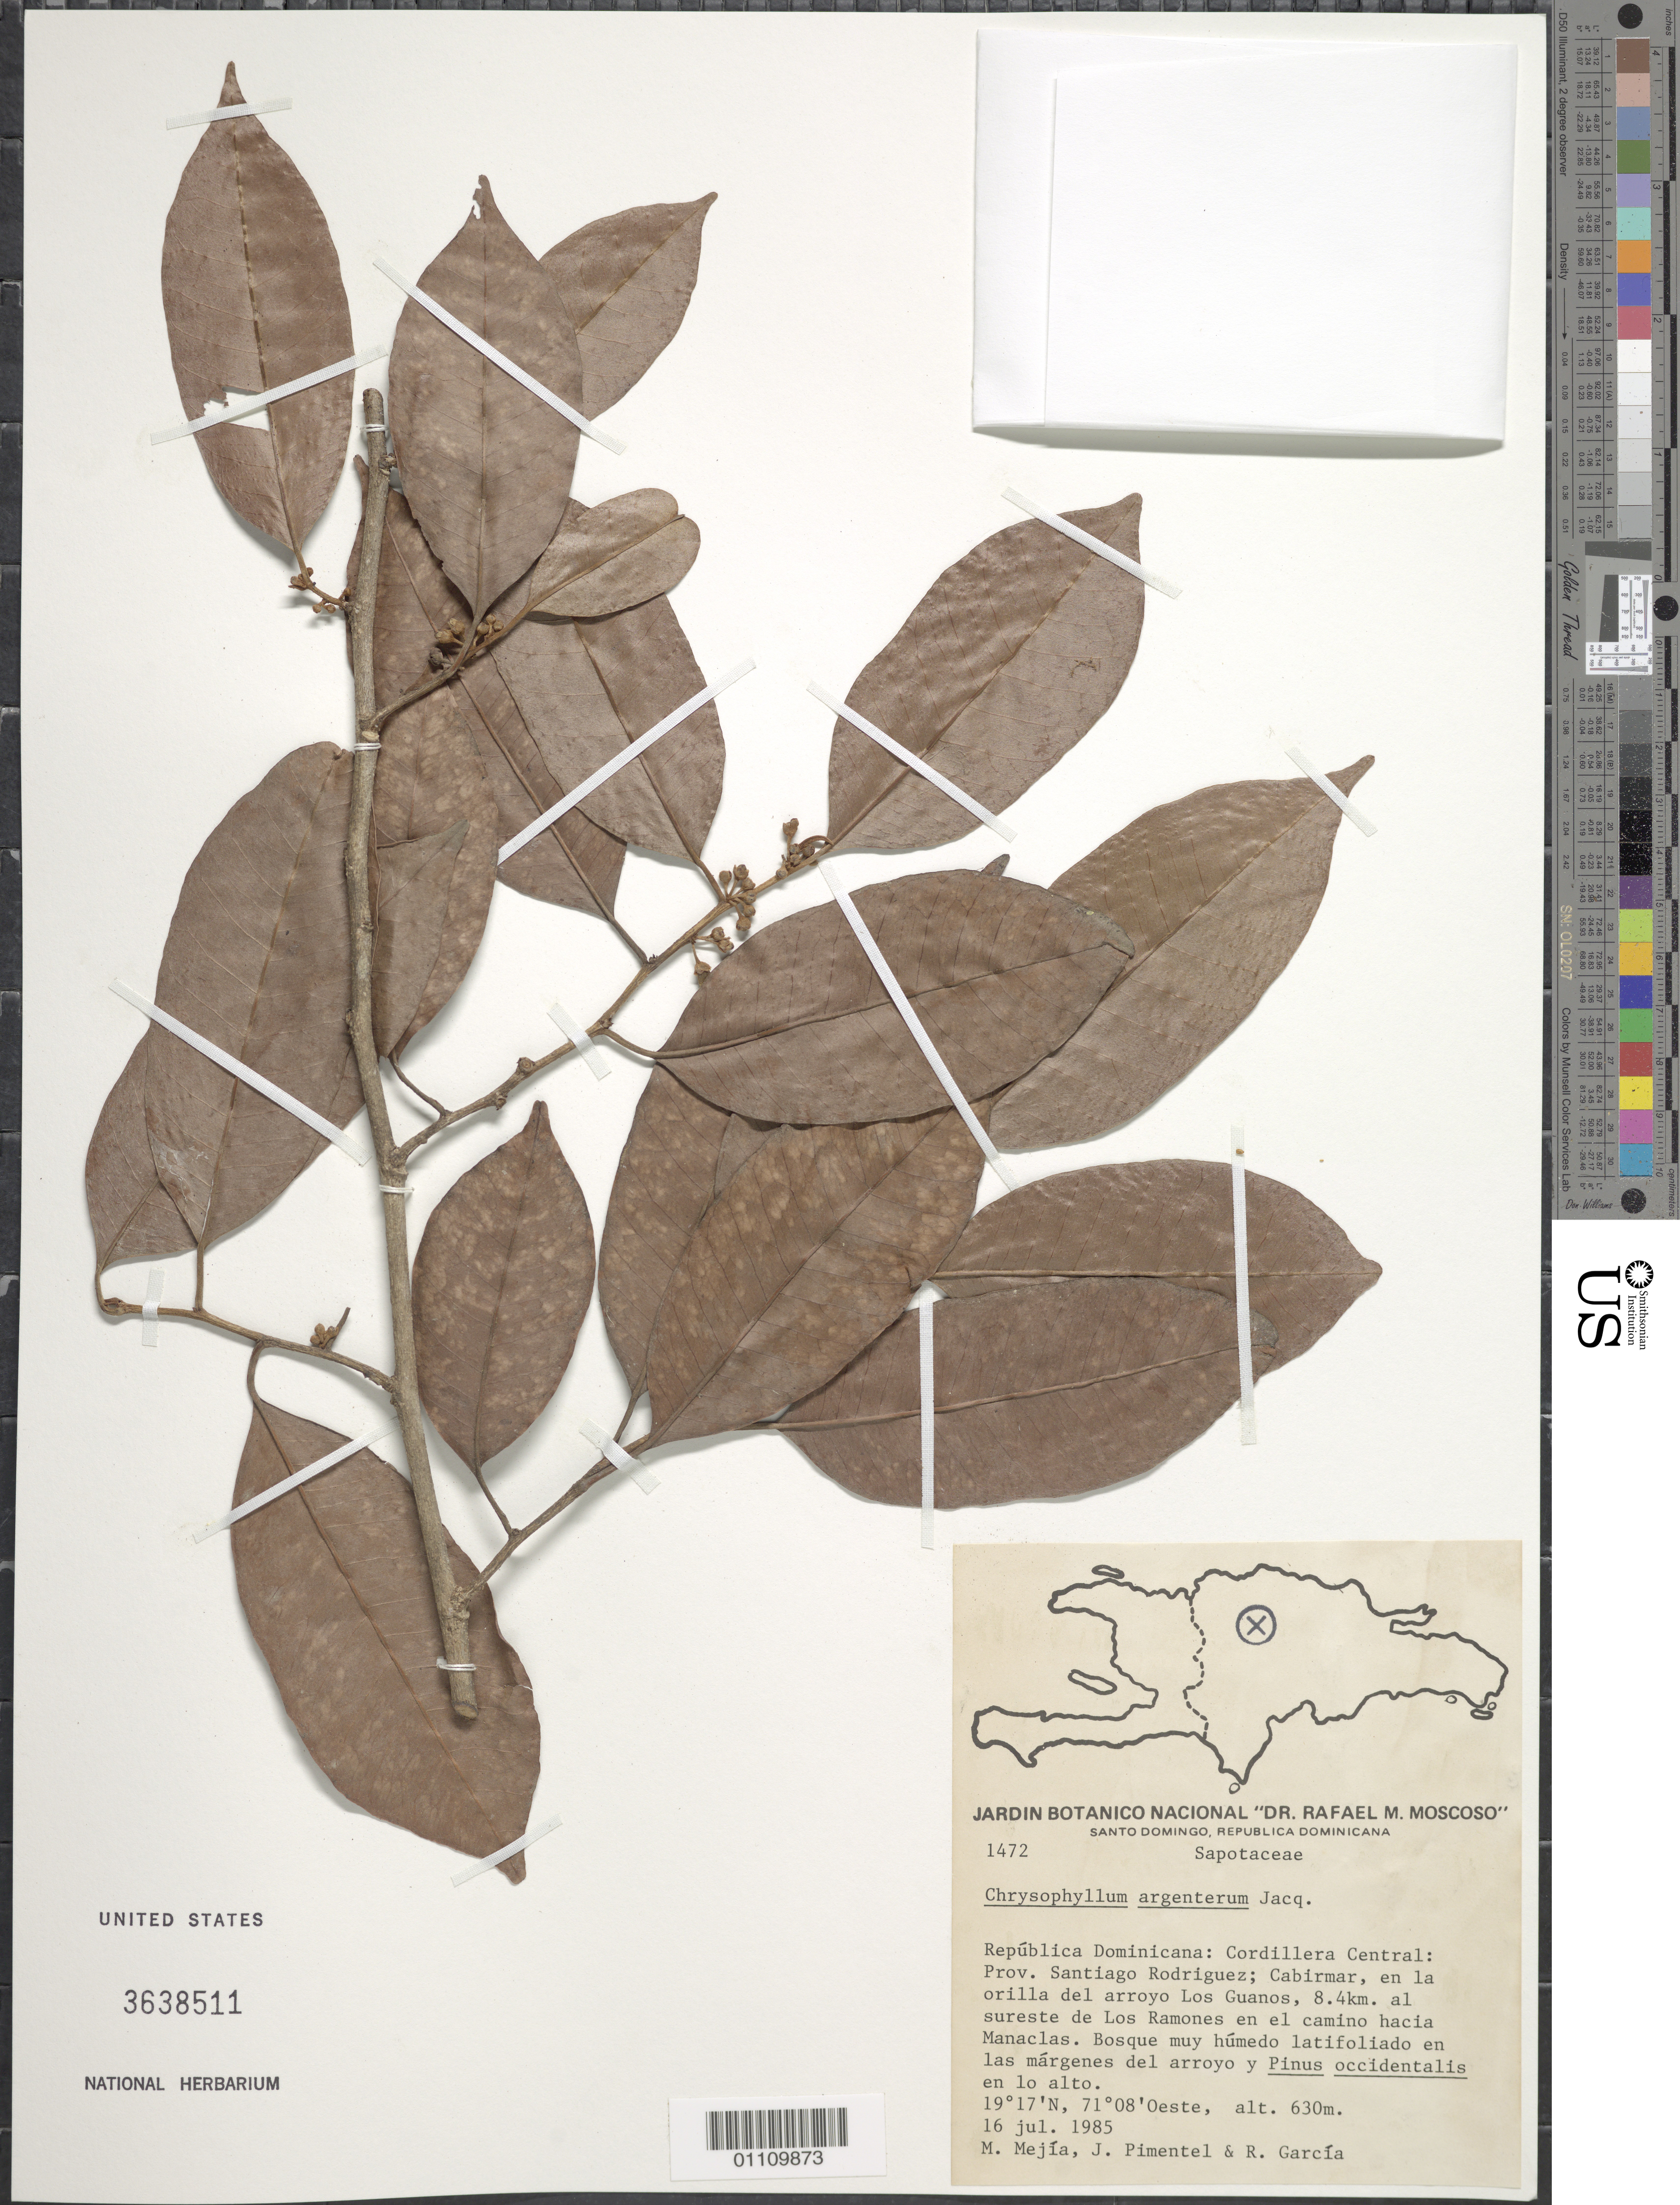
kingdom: Plantae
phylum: Tracheophyta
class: Magnoliopsida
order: Ericales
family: Sapotaceae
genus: Chrysophyllum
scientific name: Chrysophyllum argenteum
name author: Jacq.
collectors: M. Mejia, J. Pimentel & R. G. García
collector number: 1472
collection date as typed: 16 Jul 1985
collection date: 1985-07-16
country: Dominican Republic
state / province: Santiago Rodriguez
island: Hispaniola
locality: Cordillera Central, Cabirmar, en la orilla del arroyo Los Guanos, 8.4 km al sureste de Los Ramones en el camino hacia Manaclas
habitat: Bosque muy húmedo latifoliado en las márgenes del arroyo y Pinus occidentalis en lo alto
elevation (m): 630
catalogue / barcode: US 3638511